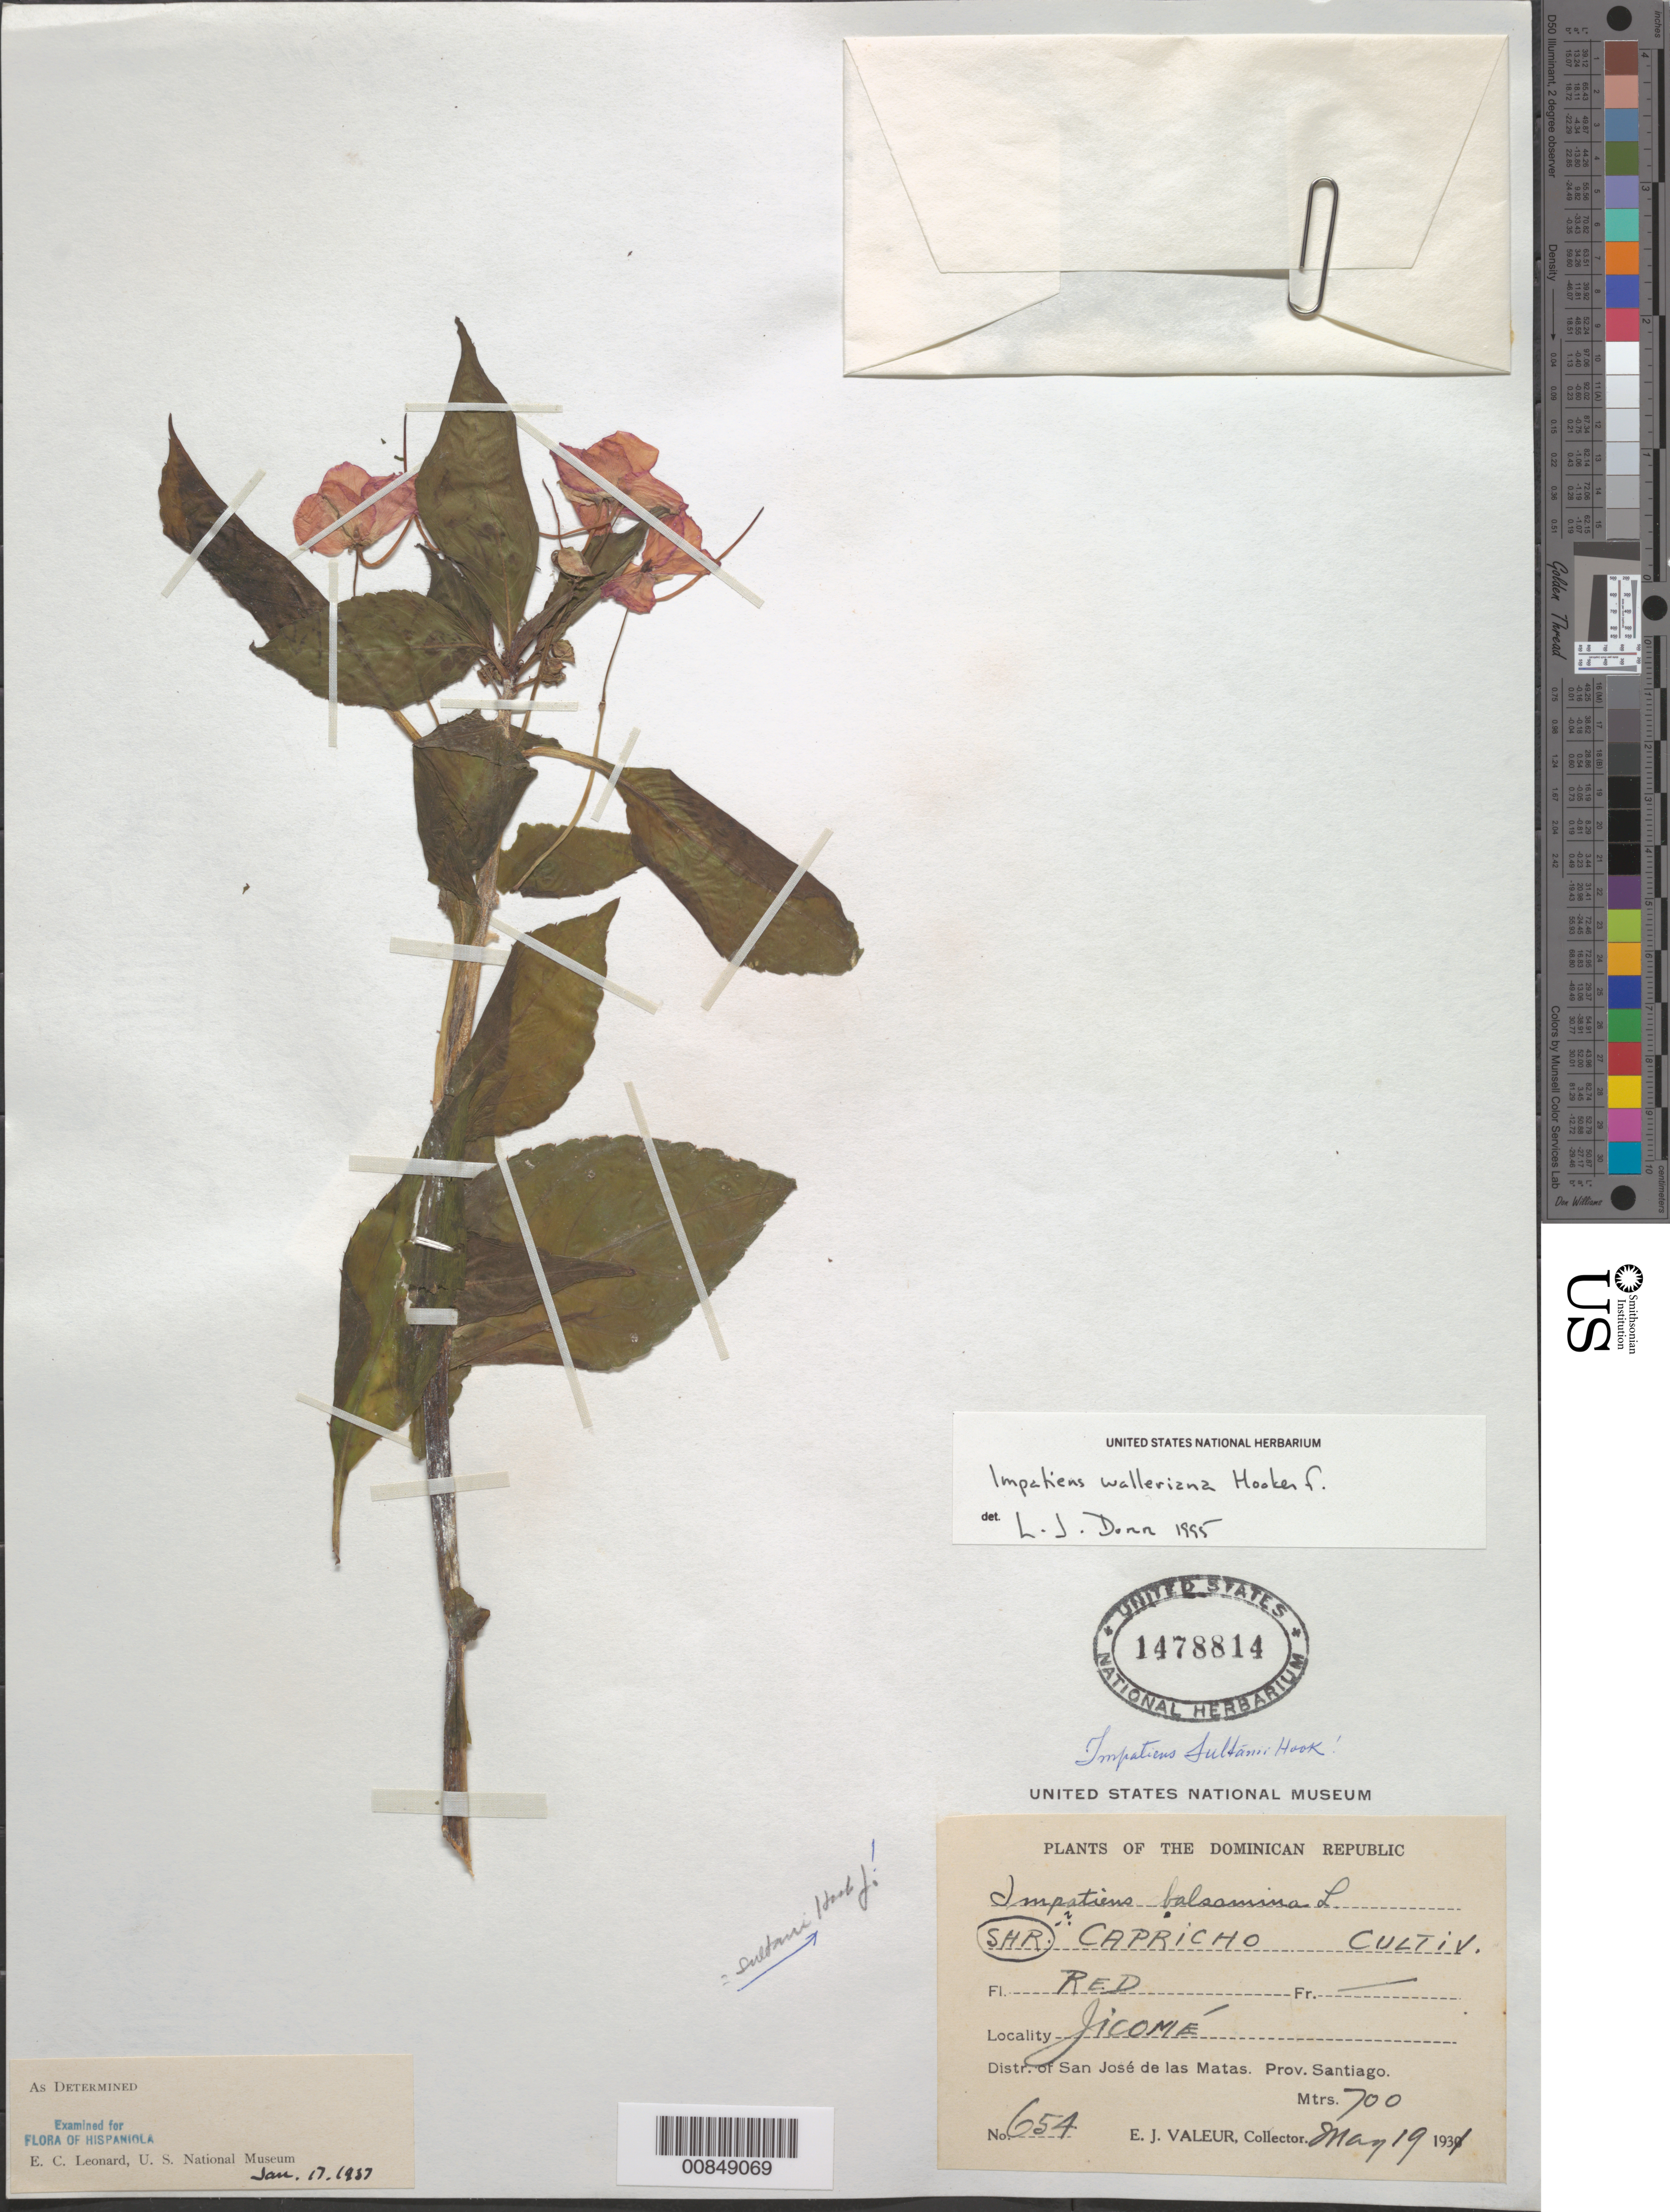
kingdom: Plantae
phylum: Tracheophyta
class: Magnoliopsida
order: Ericales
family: Balsaminaceae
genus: Impatiens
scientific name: Impatiens walleriana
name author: Hook. f.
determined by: Dorr, L. J., (BOT), Smithsonian Institution - National Museum of Natural History (UNITED STATES)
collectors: E. Valeur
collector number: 654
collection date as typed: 19 May 1931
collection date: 1931-05-19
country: Dominican Republic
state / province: Santiago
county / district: San José de las Matas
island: Hispaniola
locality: Jicomé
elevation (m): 700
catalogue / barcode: US 1478814